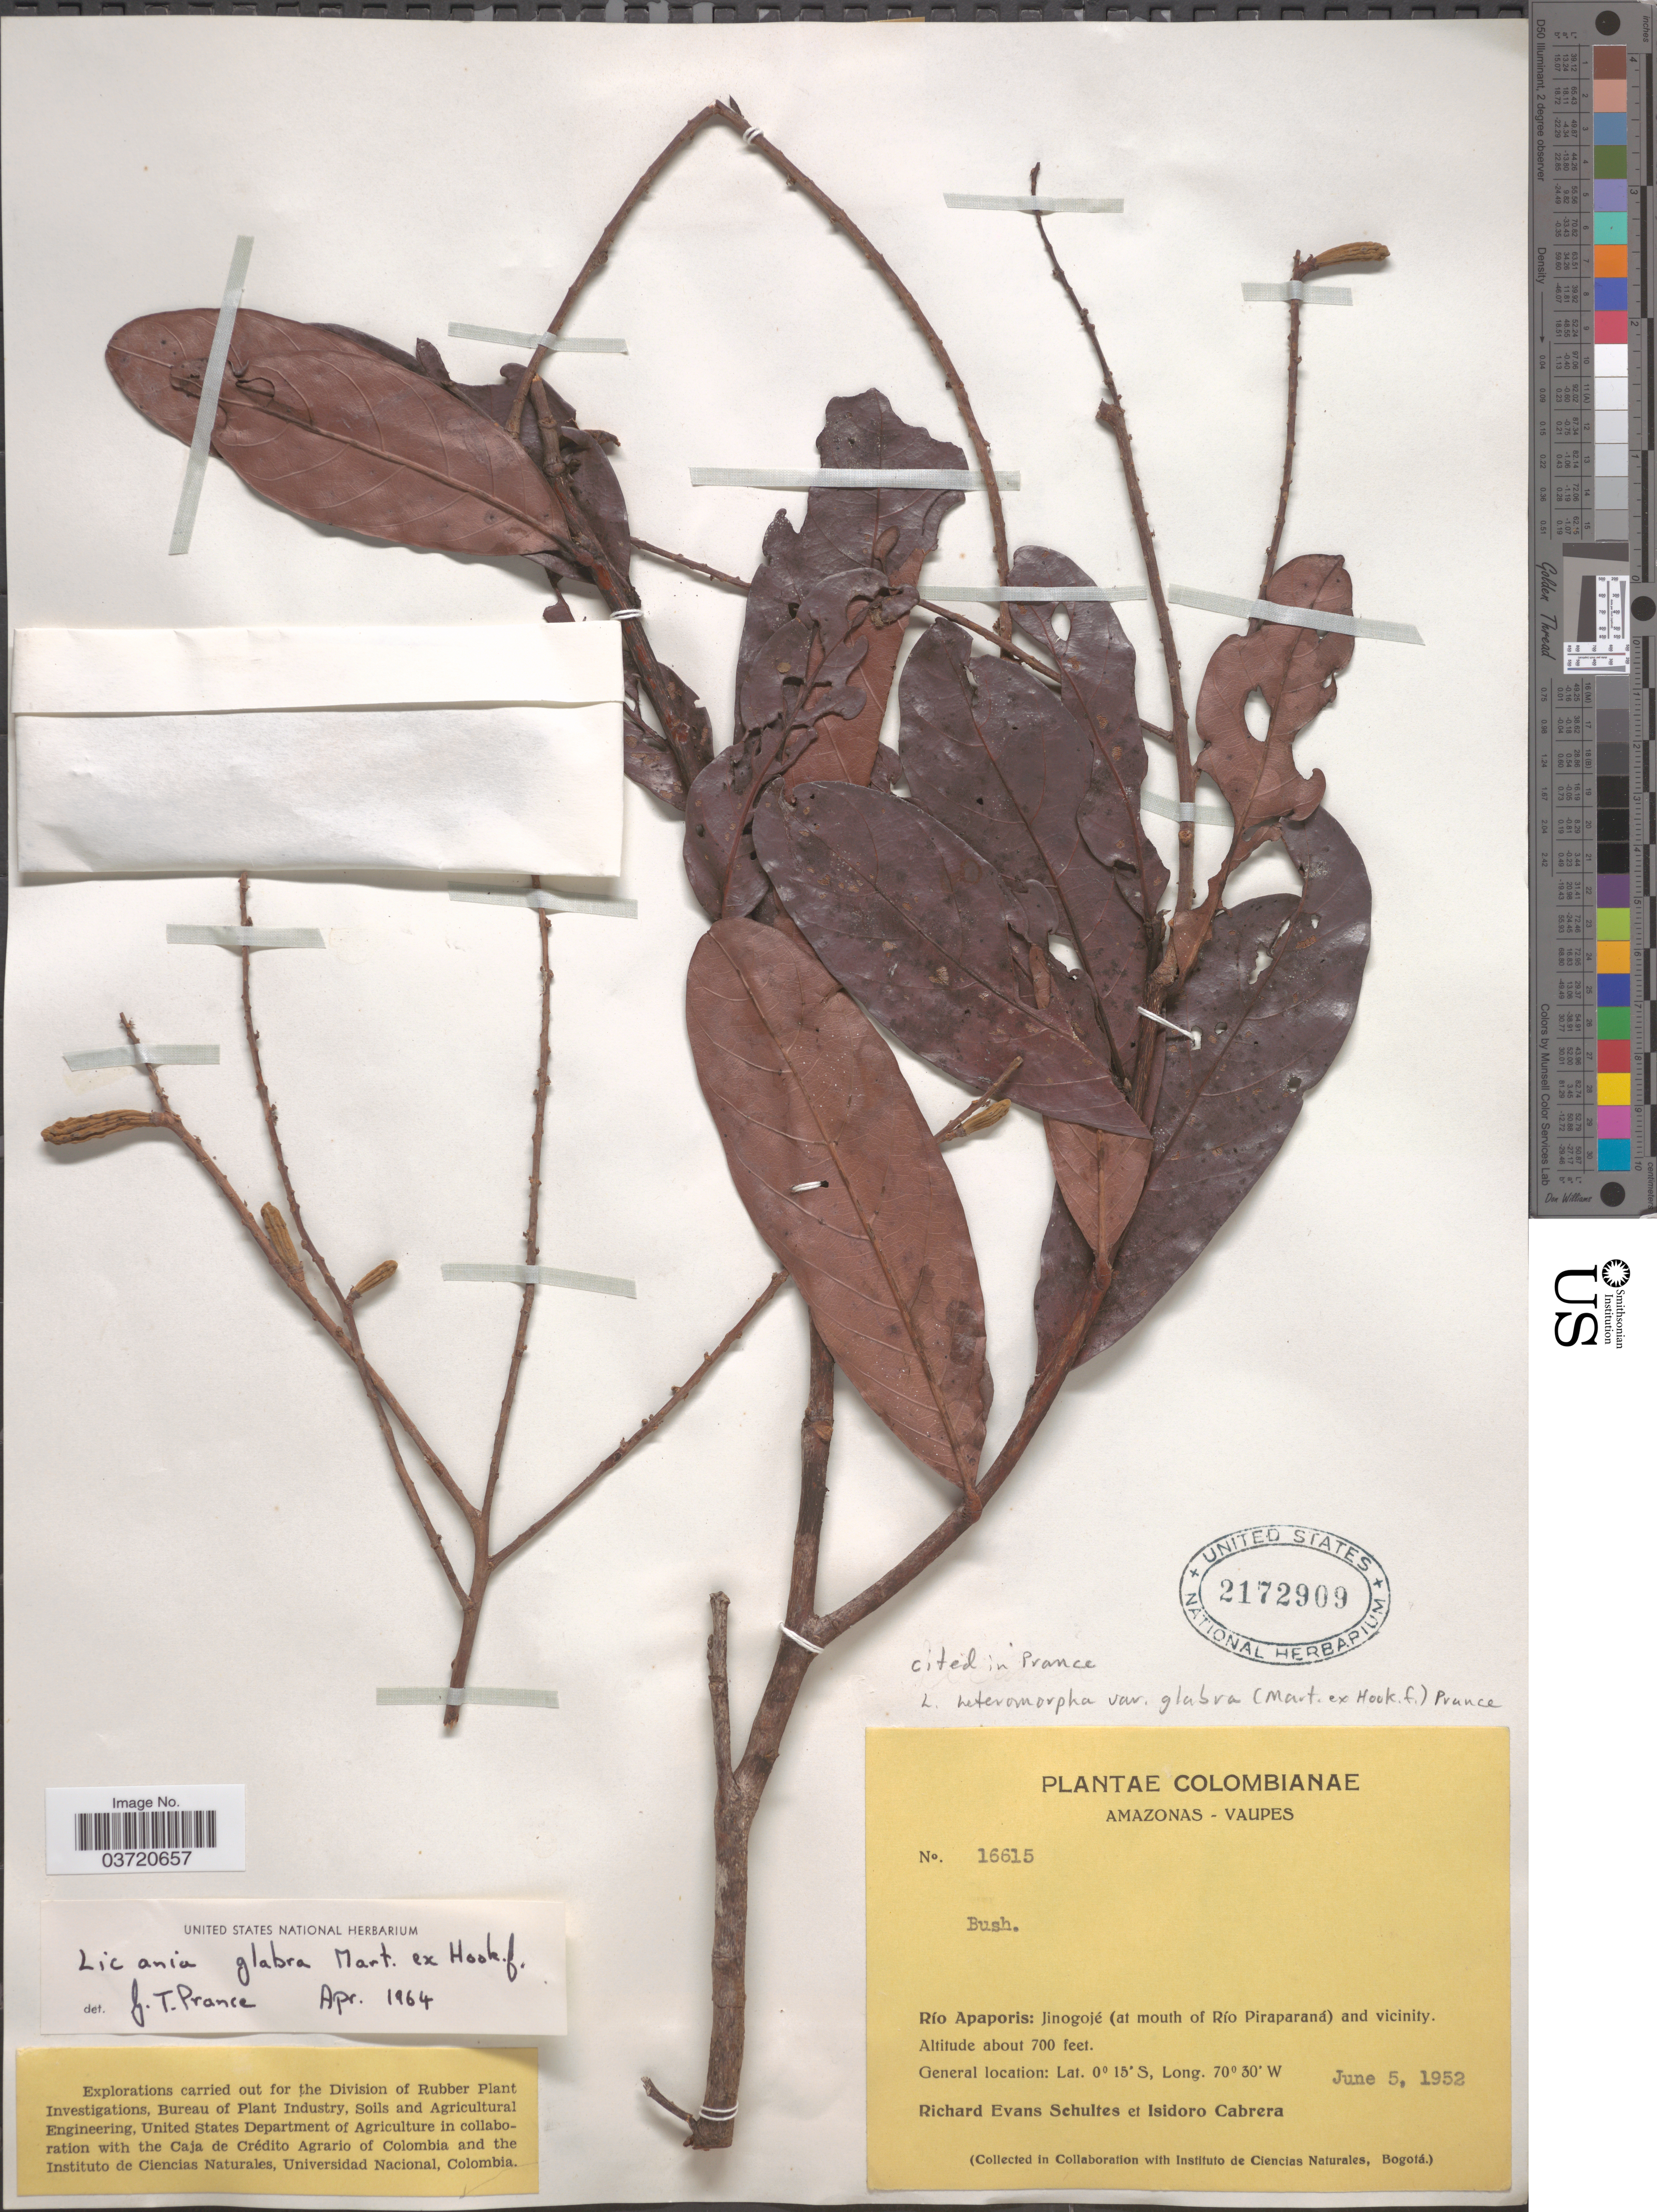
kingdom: Plantae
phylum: Tracheophyta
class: Magnoliopsida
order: Malpighiales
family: Chrysobalanaceae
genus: Hymenopus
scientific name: Hymenopus heteromorphus var. glabrus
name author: (Mart. ex Hook. f.) Sothers & Prance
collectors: R. E. Schultes & I. Cabrera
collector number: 16615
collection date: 1952-06-05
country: Colombia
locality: Amazonas- Vaupes. Río Apaporis: Jinogojé (at mouth of Río Piraparaná) and vicinity.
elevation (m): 213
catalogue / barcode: US 2172909